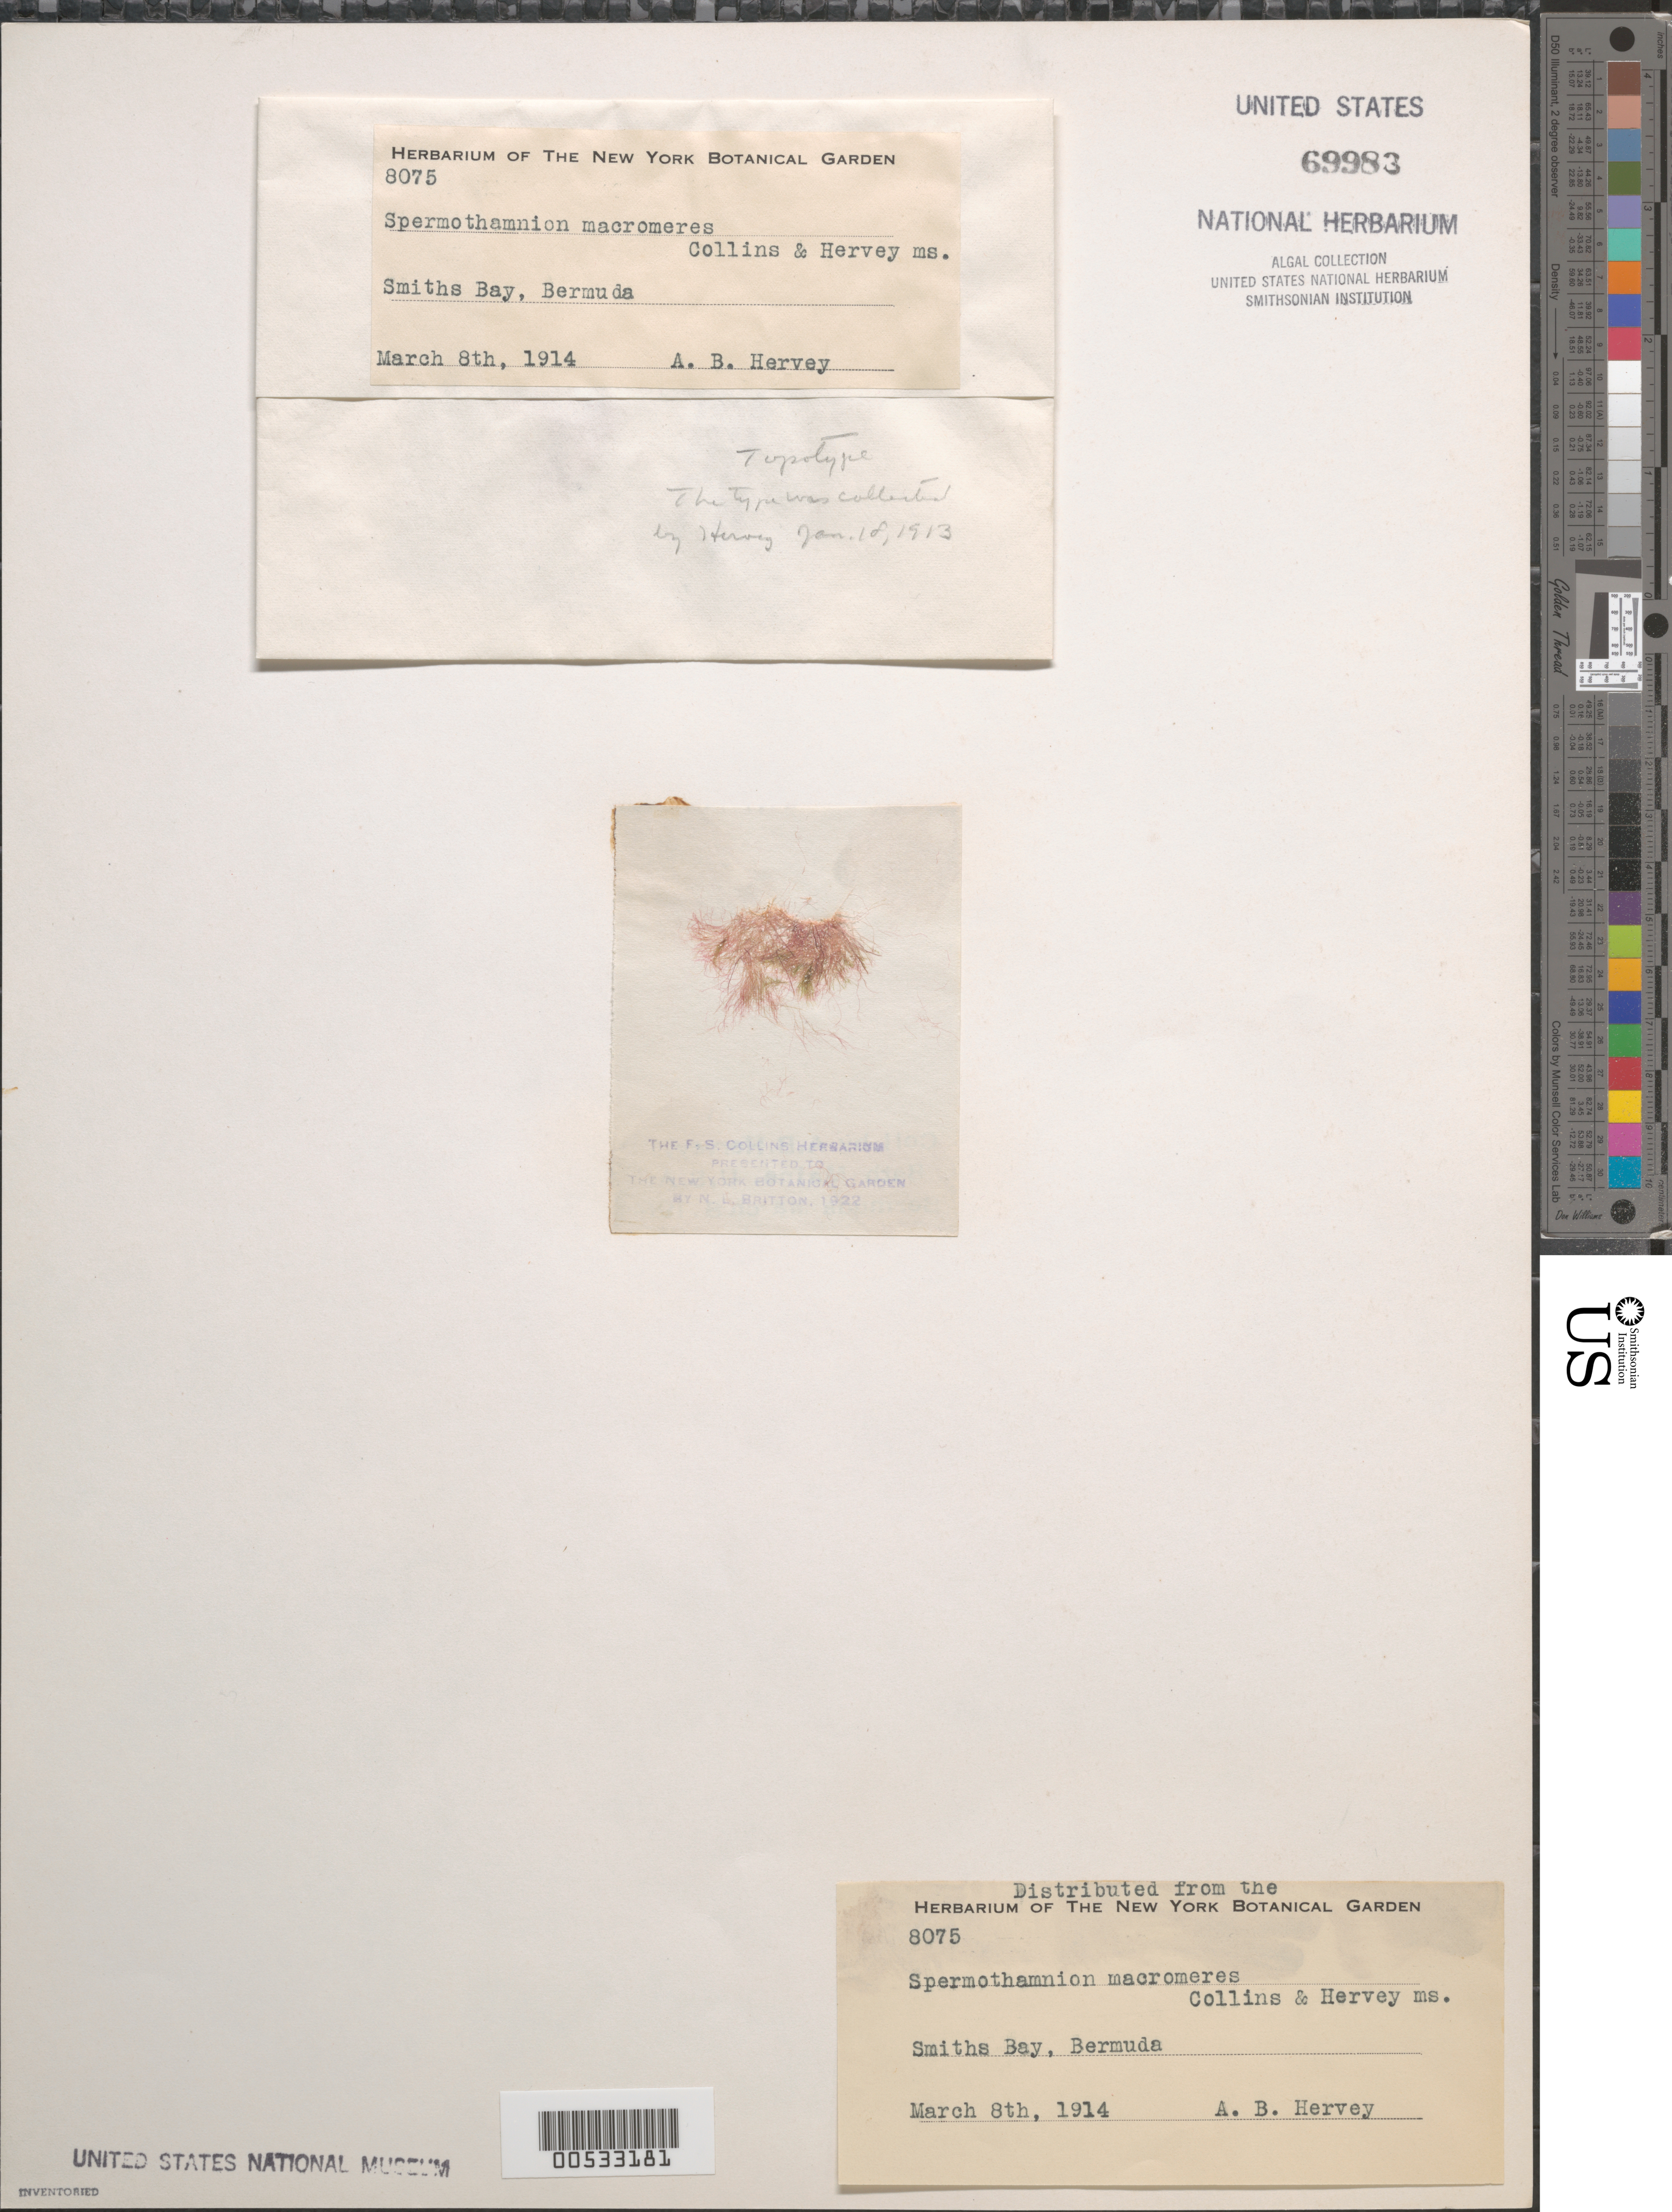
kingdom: Plantae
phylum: Rhodophyta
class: Florideophyceae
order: Ceramiales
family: Wrangeliaceae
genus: Spermothamnion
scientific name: Spermothamnion macromeres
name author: Collins & Herv.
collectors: A. B. Hervey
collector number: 8075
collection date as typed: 08 Mar 1914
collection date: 1914-03-08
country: Bermuda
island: Bermuda Island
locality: Smith's Bay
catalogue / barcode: US 69983